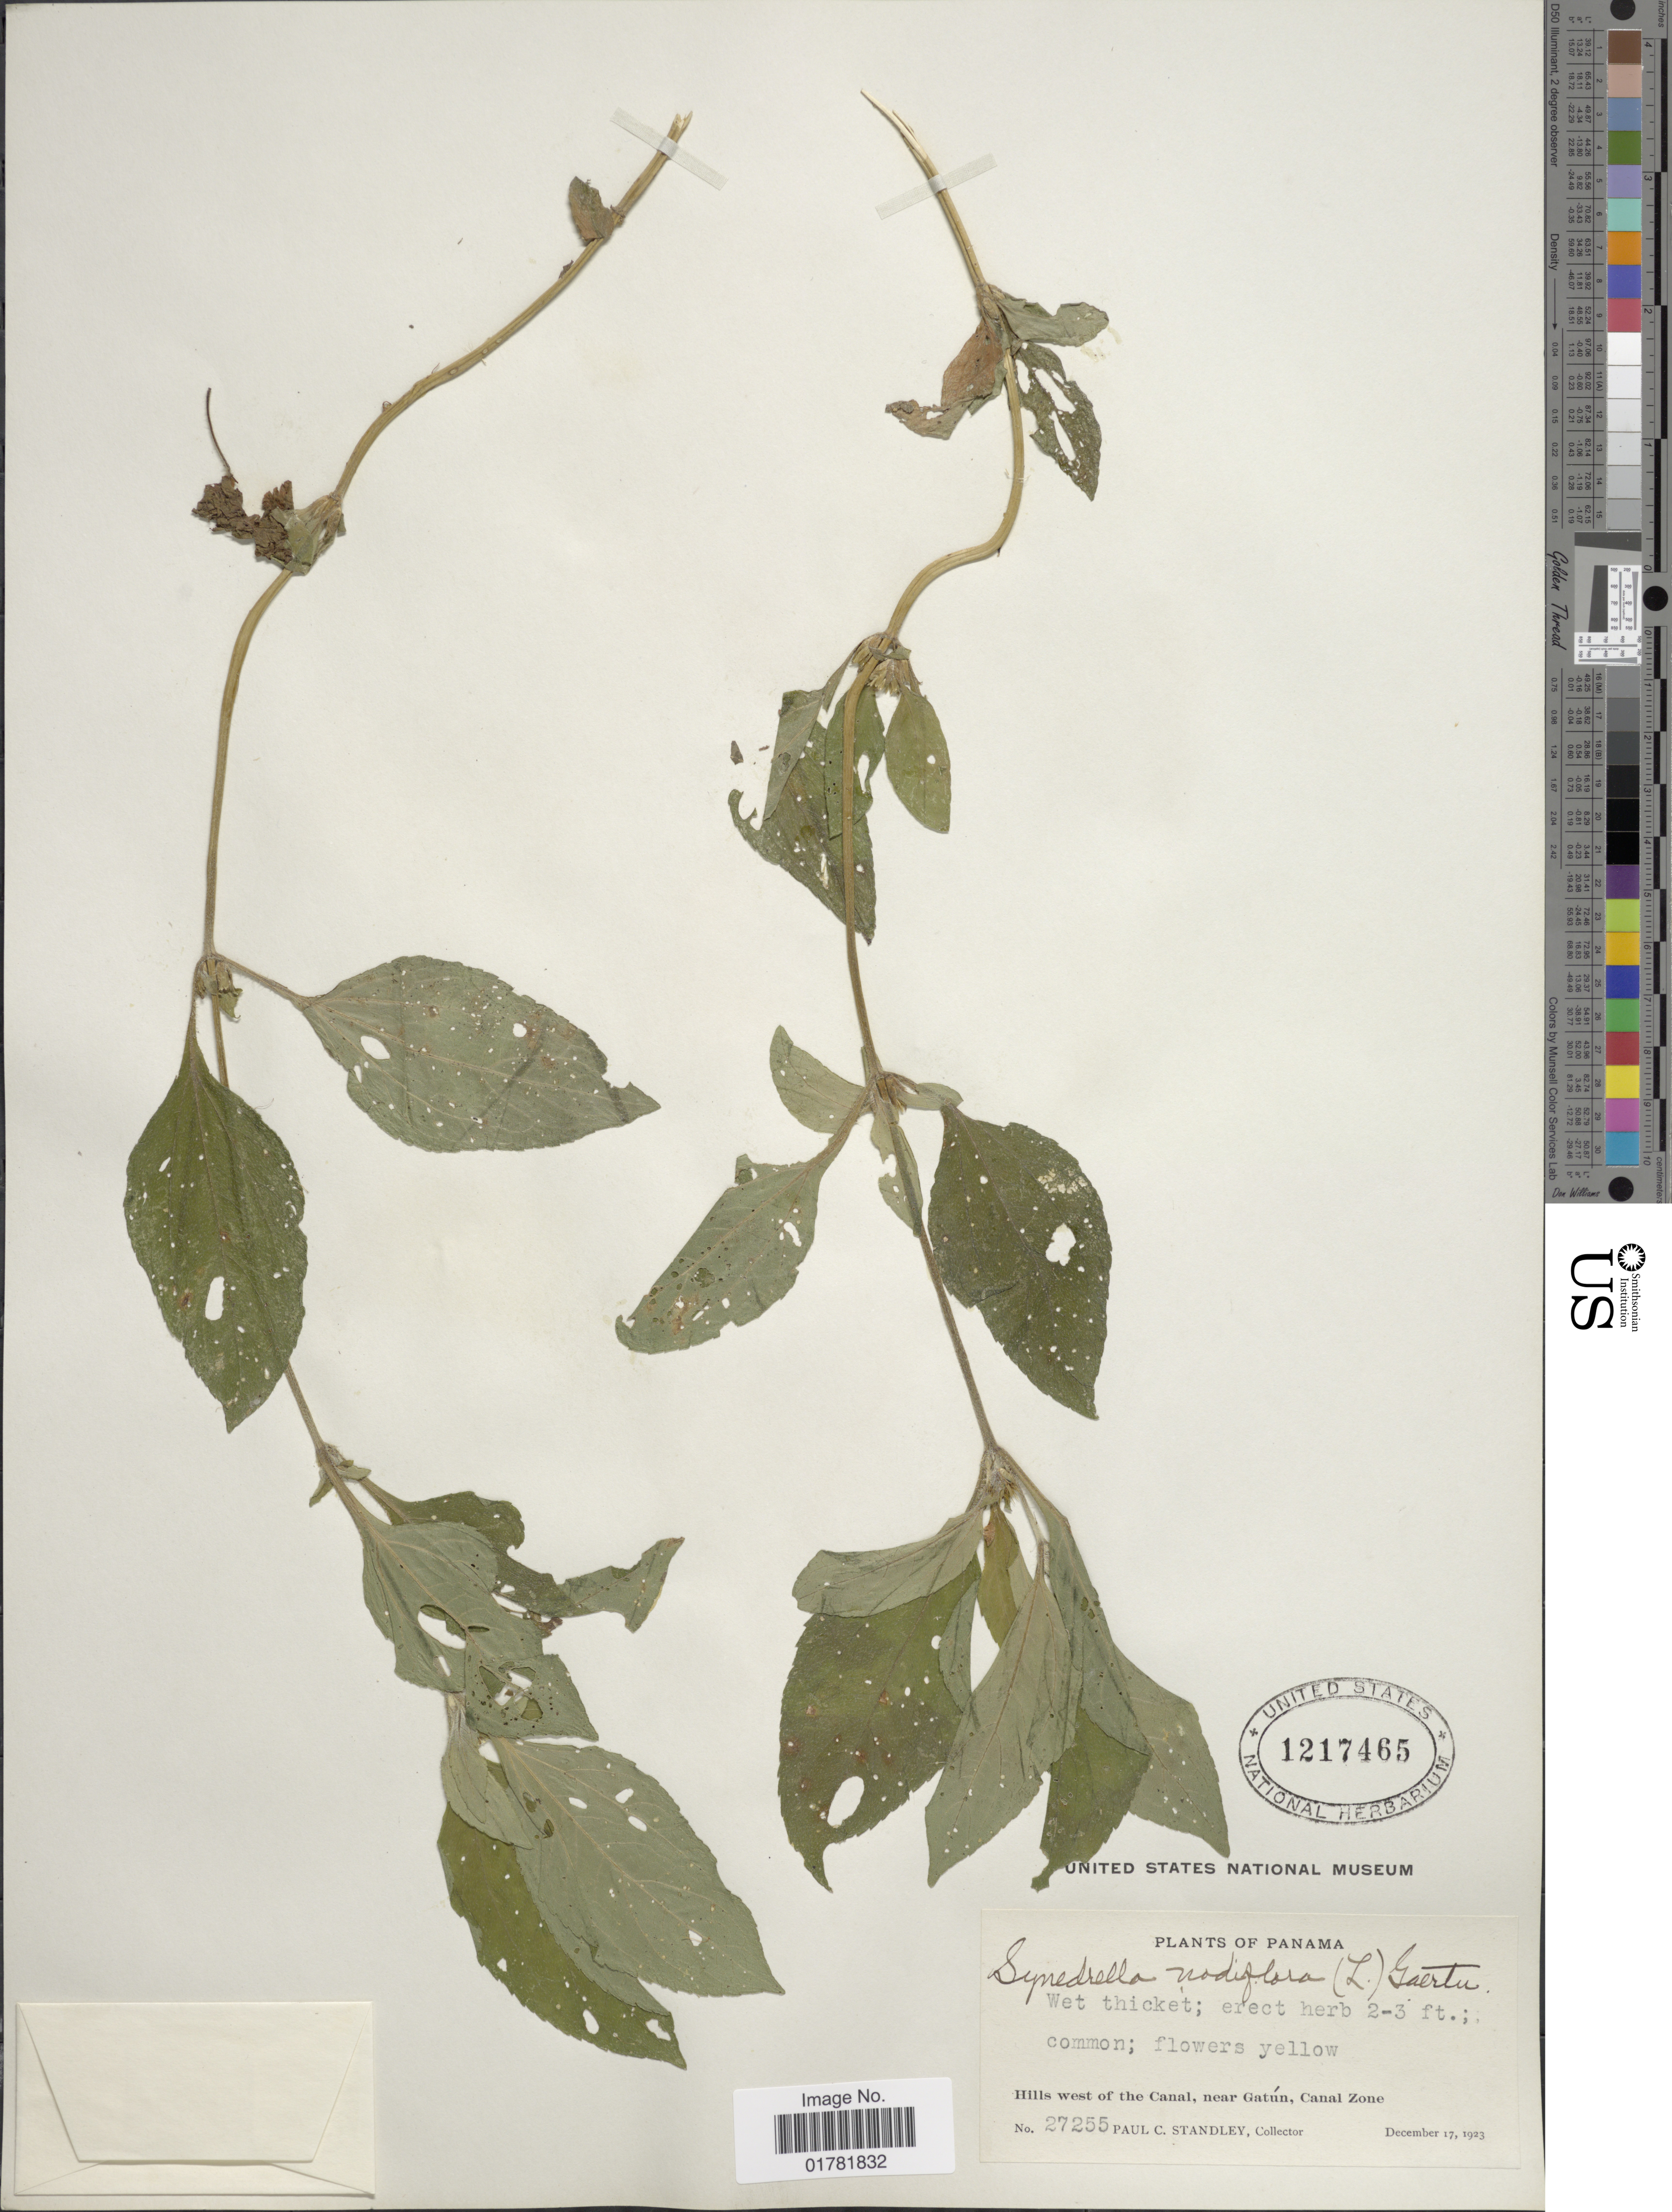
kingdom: Plantae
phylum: Tracheophyta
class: Magnoliopsida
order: Asterales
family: Asteraceae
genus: Synedrella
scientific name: Synedrella nodiflora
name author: (L.) Gaertn.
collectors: P. C. Standley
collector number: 27255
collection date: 1923-12-17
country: Panama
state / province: Colón / Panamá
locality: Hills west of the Canal, near Gatún, Canal Zone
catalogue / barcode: US 1217465